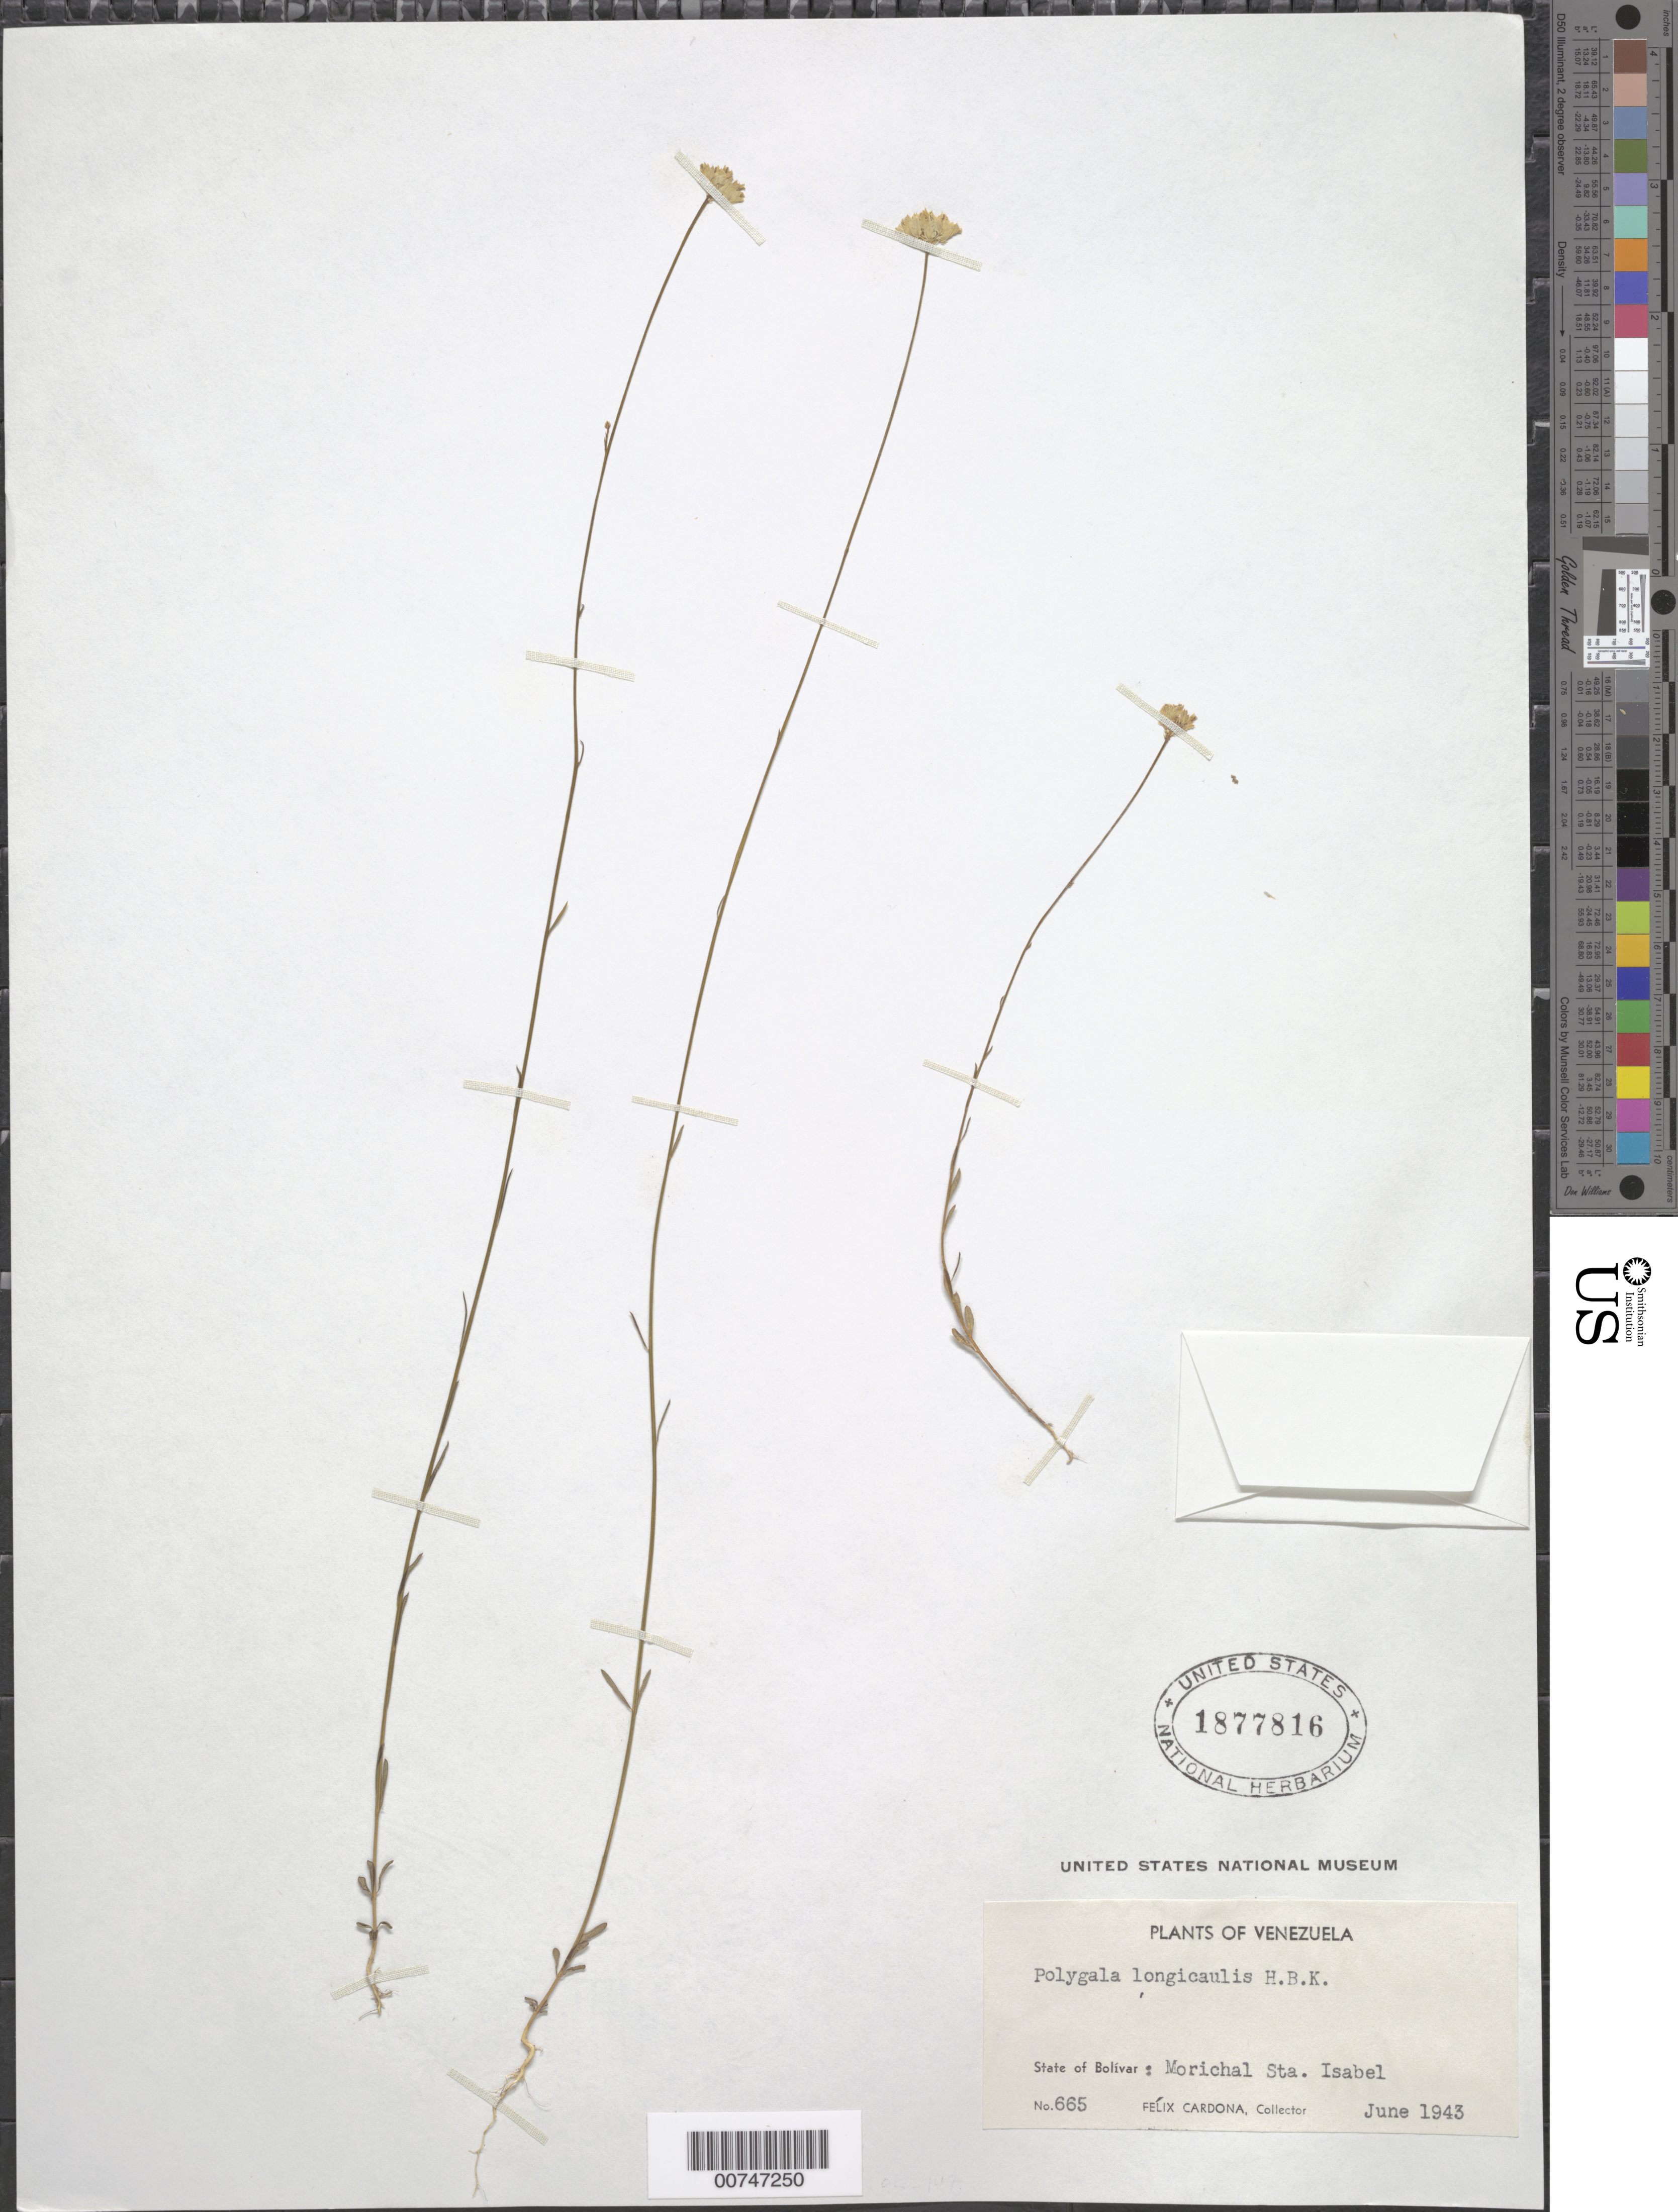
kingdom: Plantae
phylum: Tracheophyta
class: Magnoliopsida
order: Fabales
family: Polygalaceae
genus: Polygala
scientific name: Polygala longicaulis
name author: Kunth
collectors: F. Cardona Puig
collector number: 665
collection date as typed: Jun-43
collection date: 1943-06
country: Venezuela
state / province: Bolívar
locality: Morichal Santa Isabel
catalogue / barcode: US 1877816